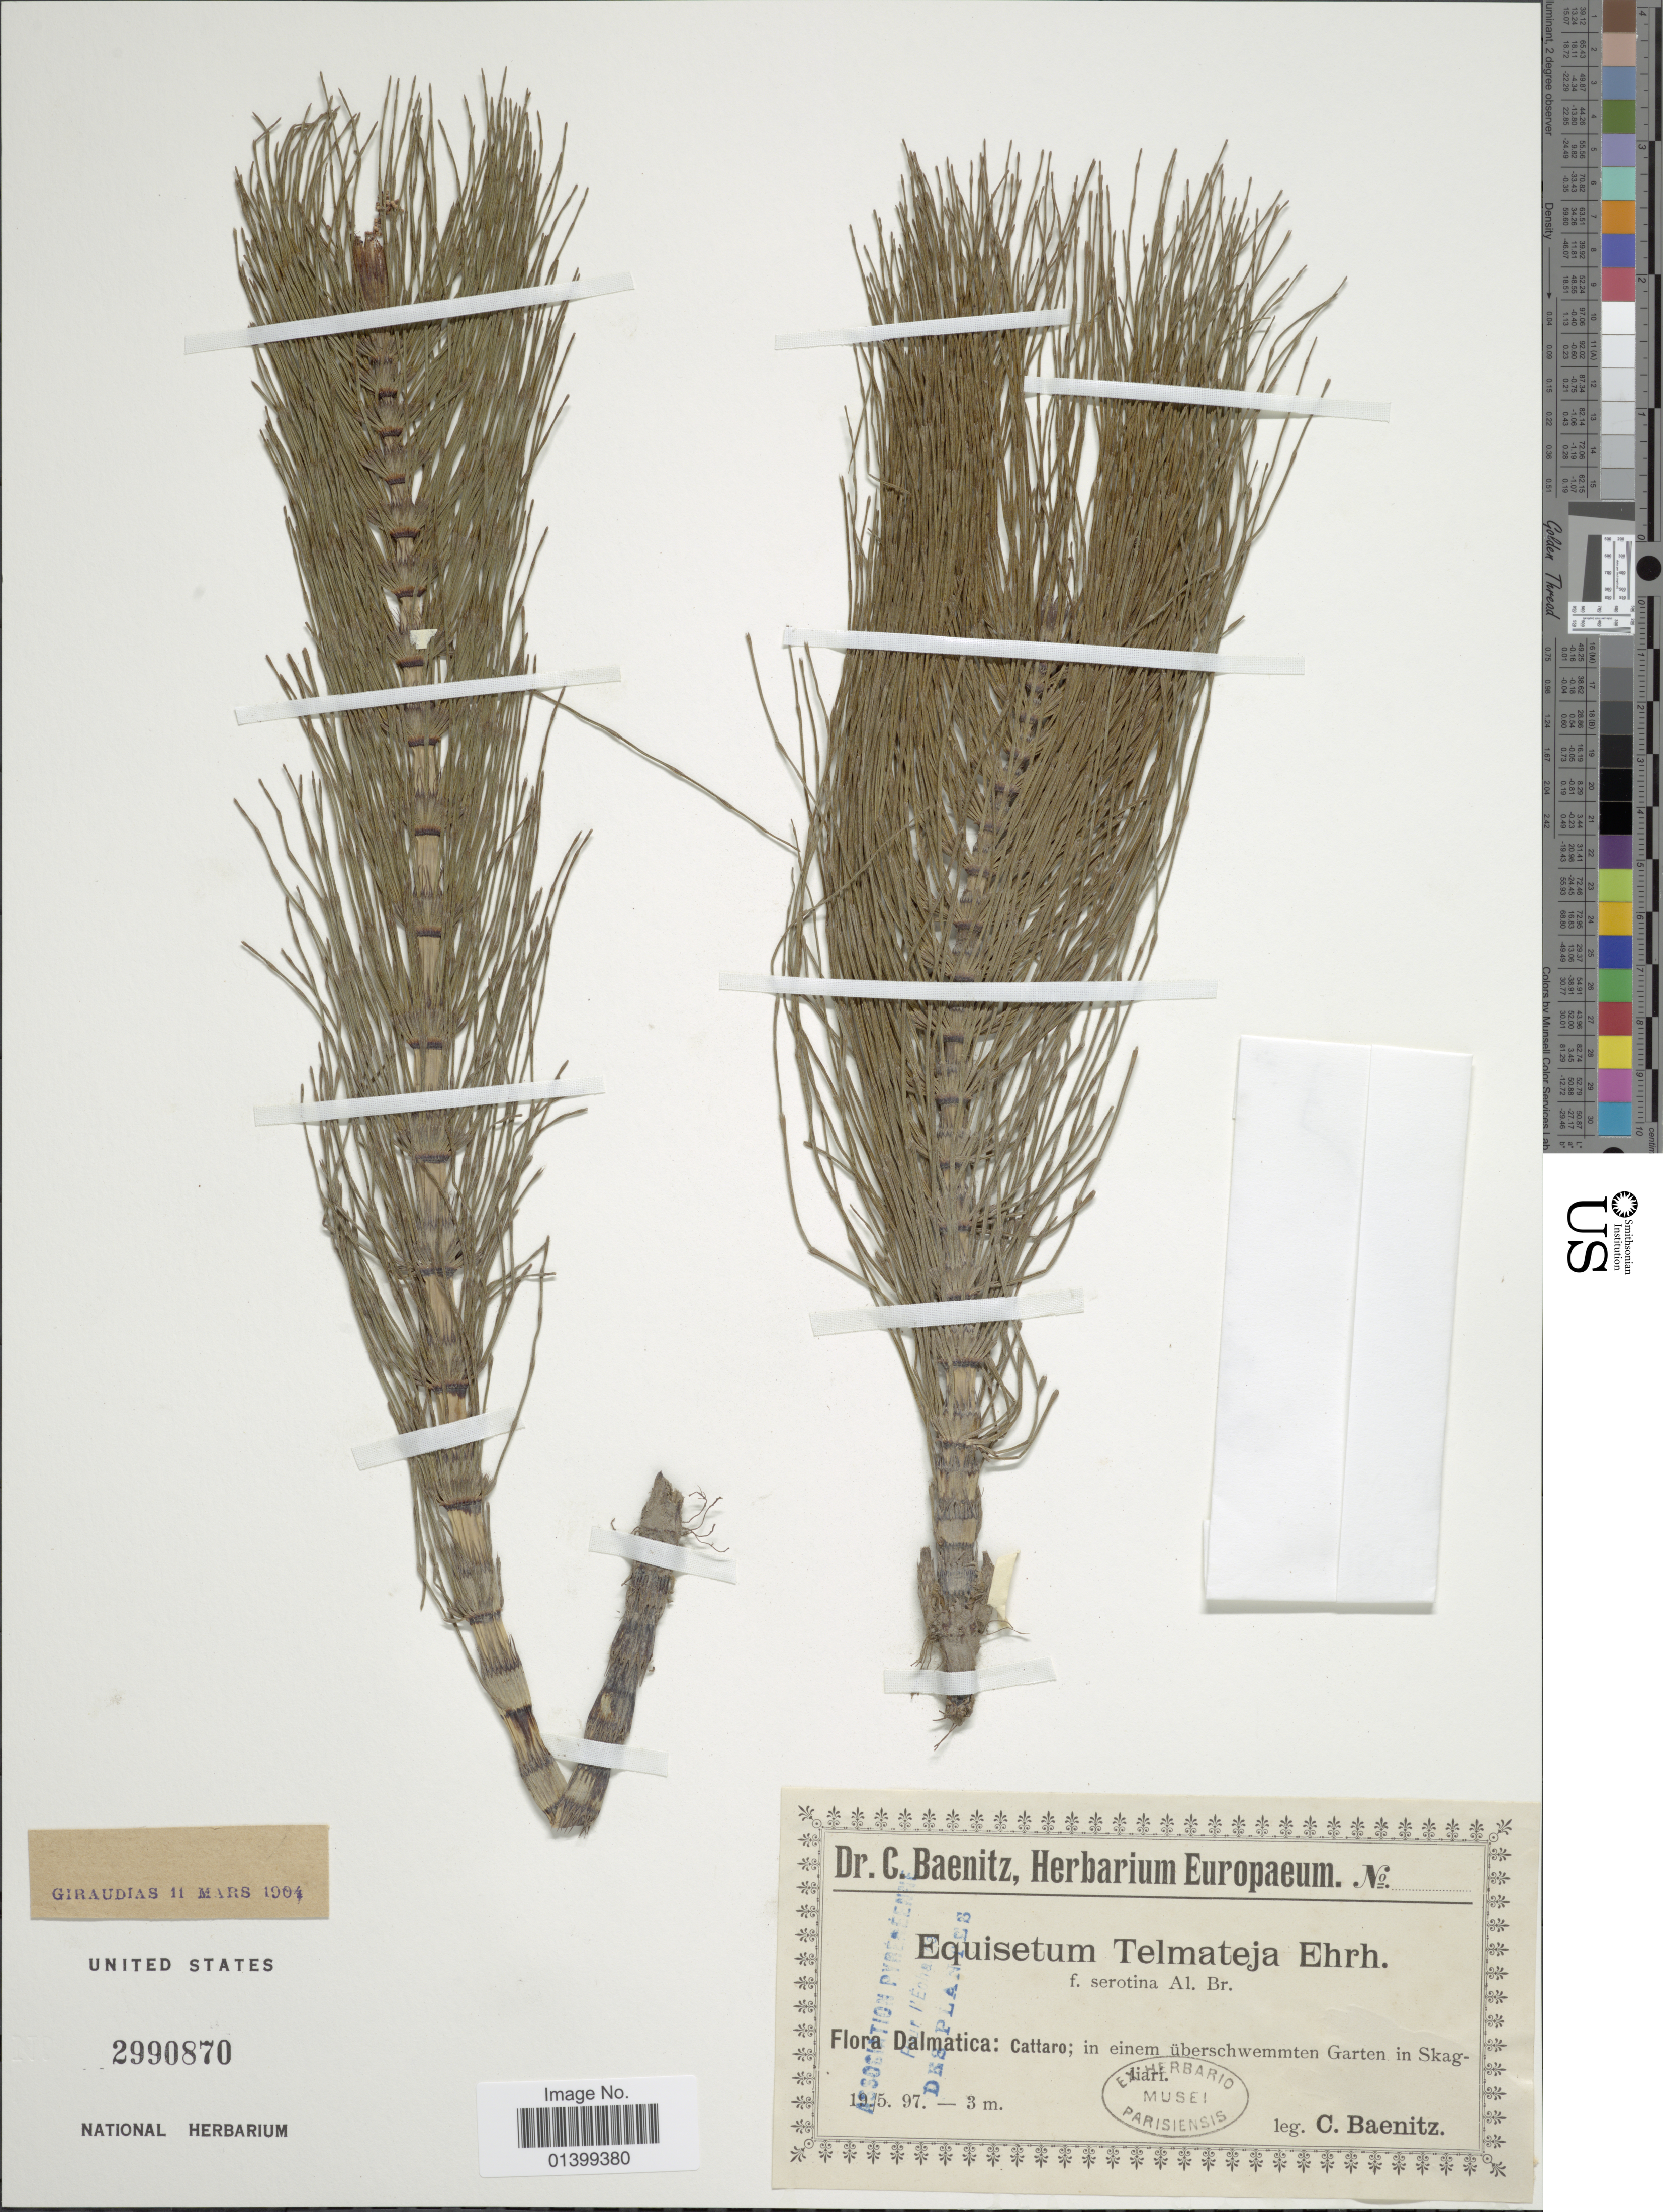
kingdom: Plantae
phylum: Tracheophyta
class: Polypodiopsida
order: Equisetales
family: Equisetaceae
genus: Equisetum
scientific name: Equisetum telmateia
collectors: C. G. Baenitz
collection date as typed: Transcribed d/m/y: 19/5/97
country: Montenegro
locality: Dlamatica: Cattaro; in einem überschwemmten Garten in Skagliari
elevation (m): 3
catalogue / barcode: US 2990870